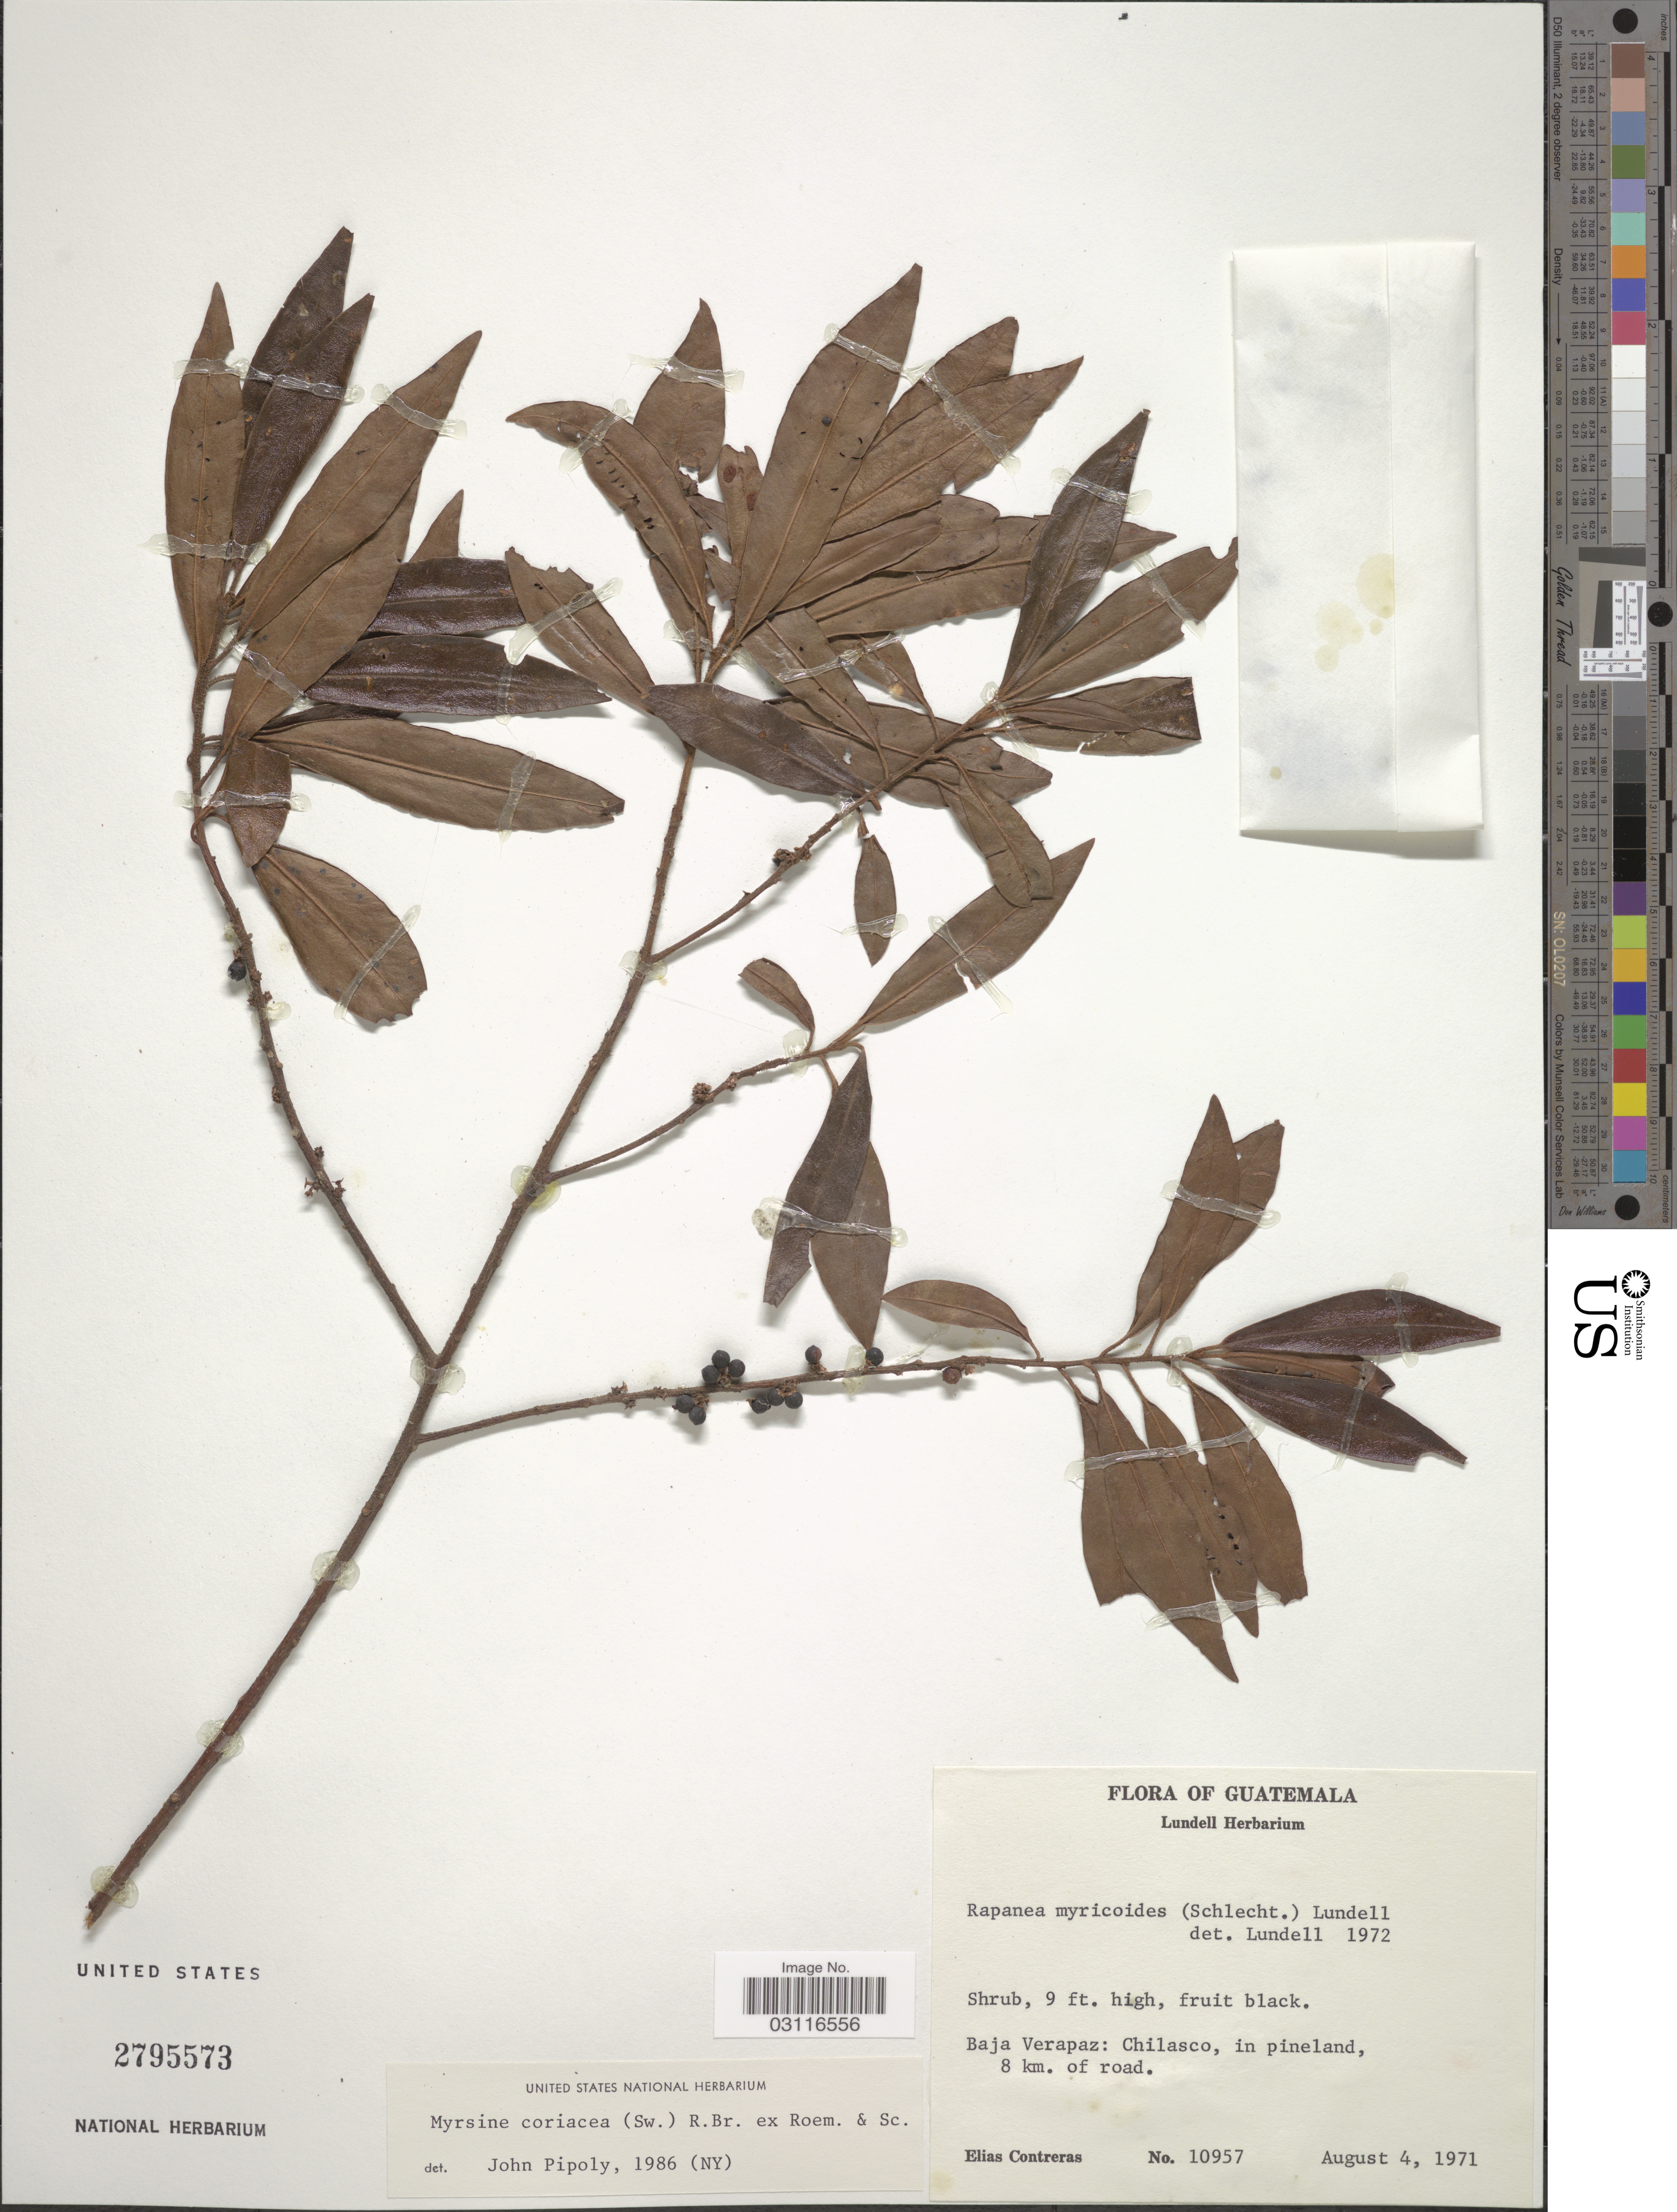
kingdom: Plantae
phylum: Tracheophyta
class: Magnoliopsida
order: Ericales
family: Primulaceae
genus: Myrsine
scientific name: Myrsine coriacea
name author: (Sw.) R. Br. ex Roem. & Schult.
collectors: E. Contreras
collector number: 10957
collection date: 1971-08-04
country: Guatemala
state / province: Baja Verapaz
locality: Chilasco, in pineland, 8 km. of road.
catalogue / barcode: US 2795573